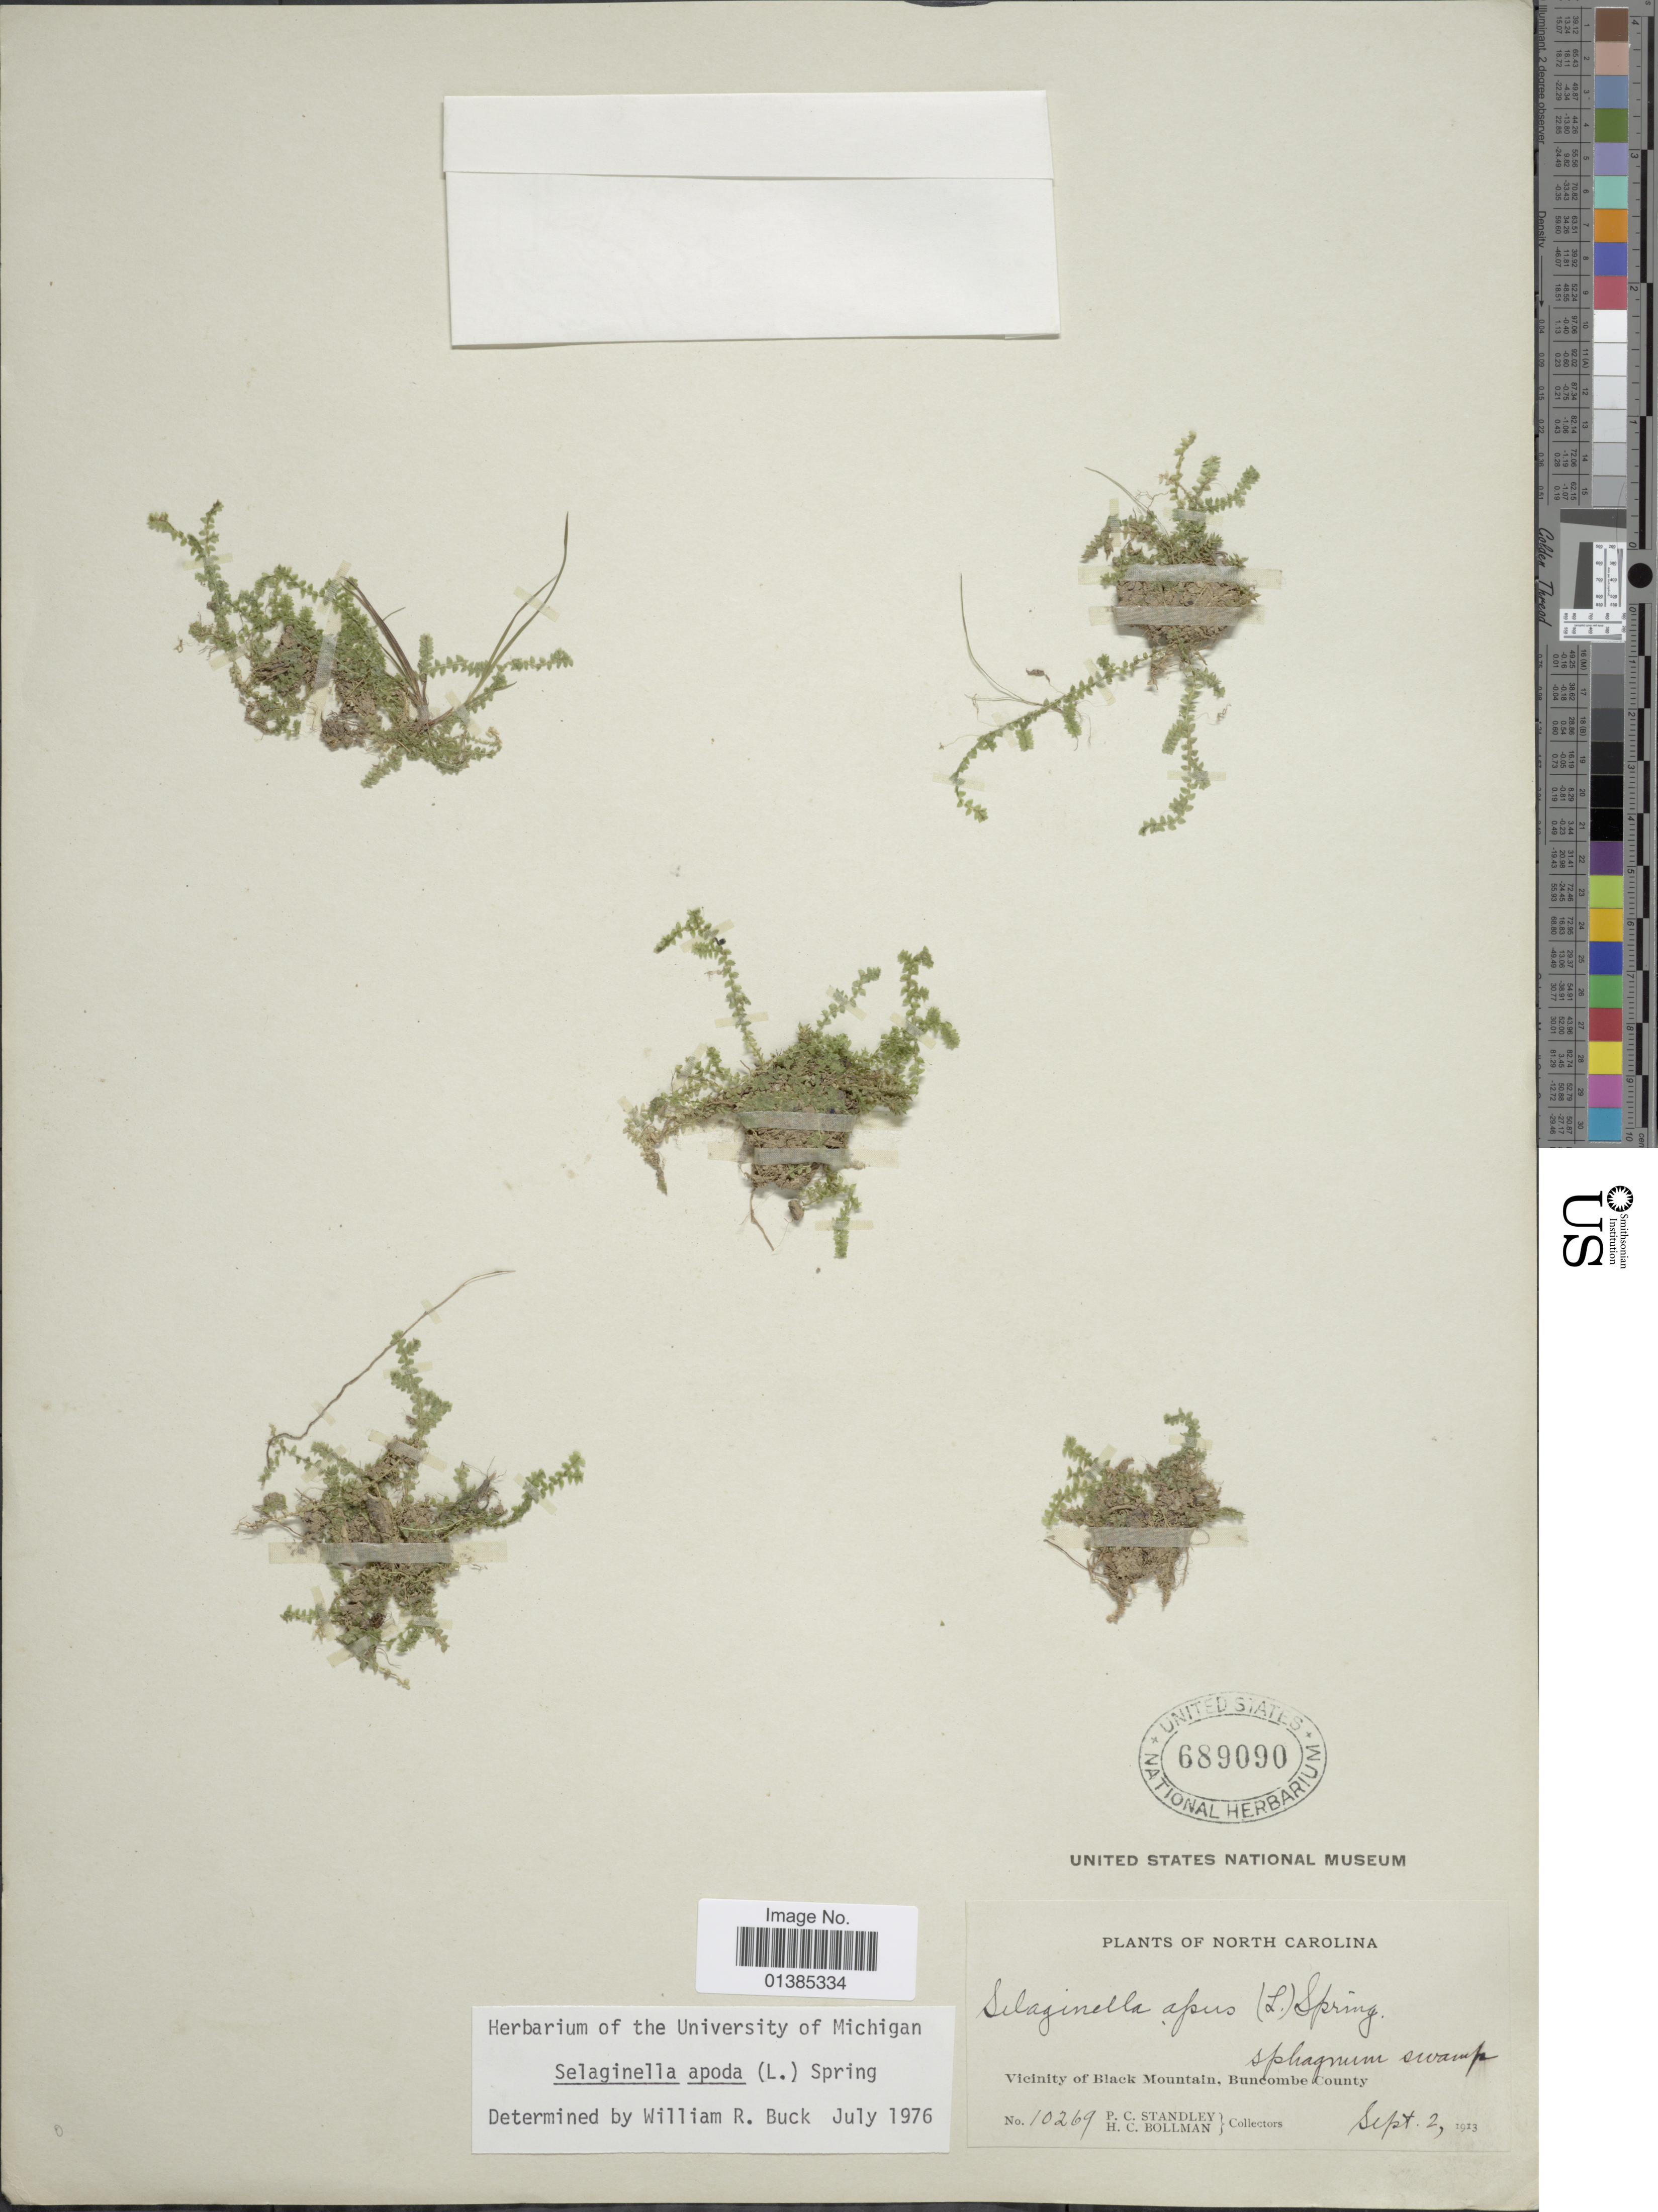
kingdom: Plantae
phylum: Tracheophyta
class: Lycopodiopsida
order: Selaginellales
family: Selaginellaceae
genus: Selaginella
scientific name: Selaginella apus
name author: Spring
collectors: P. C. Standley & H. C. Bollman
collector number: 10269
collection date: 1913-09-02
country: United States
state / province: North Carolina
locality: Vicinity of Black Mountain, Buncombe County.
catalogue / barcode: US 689090